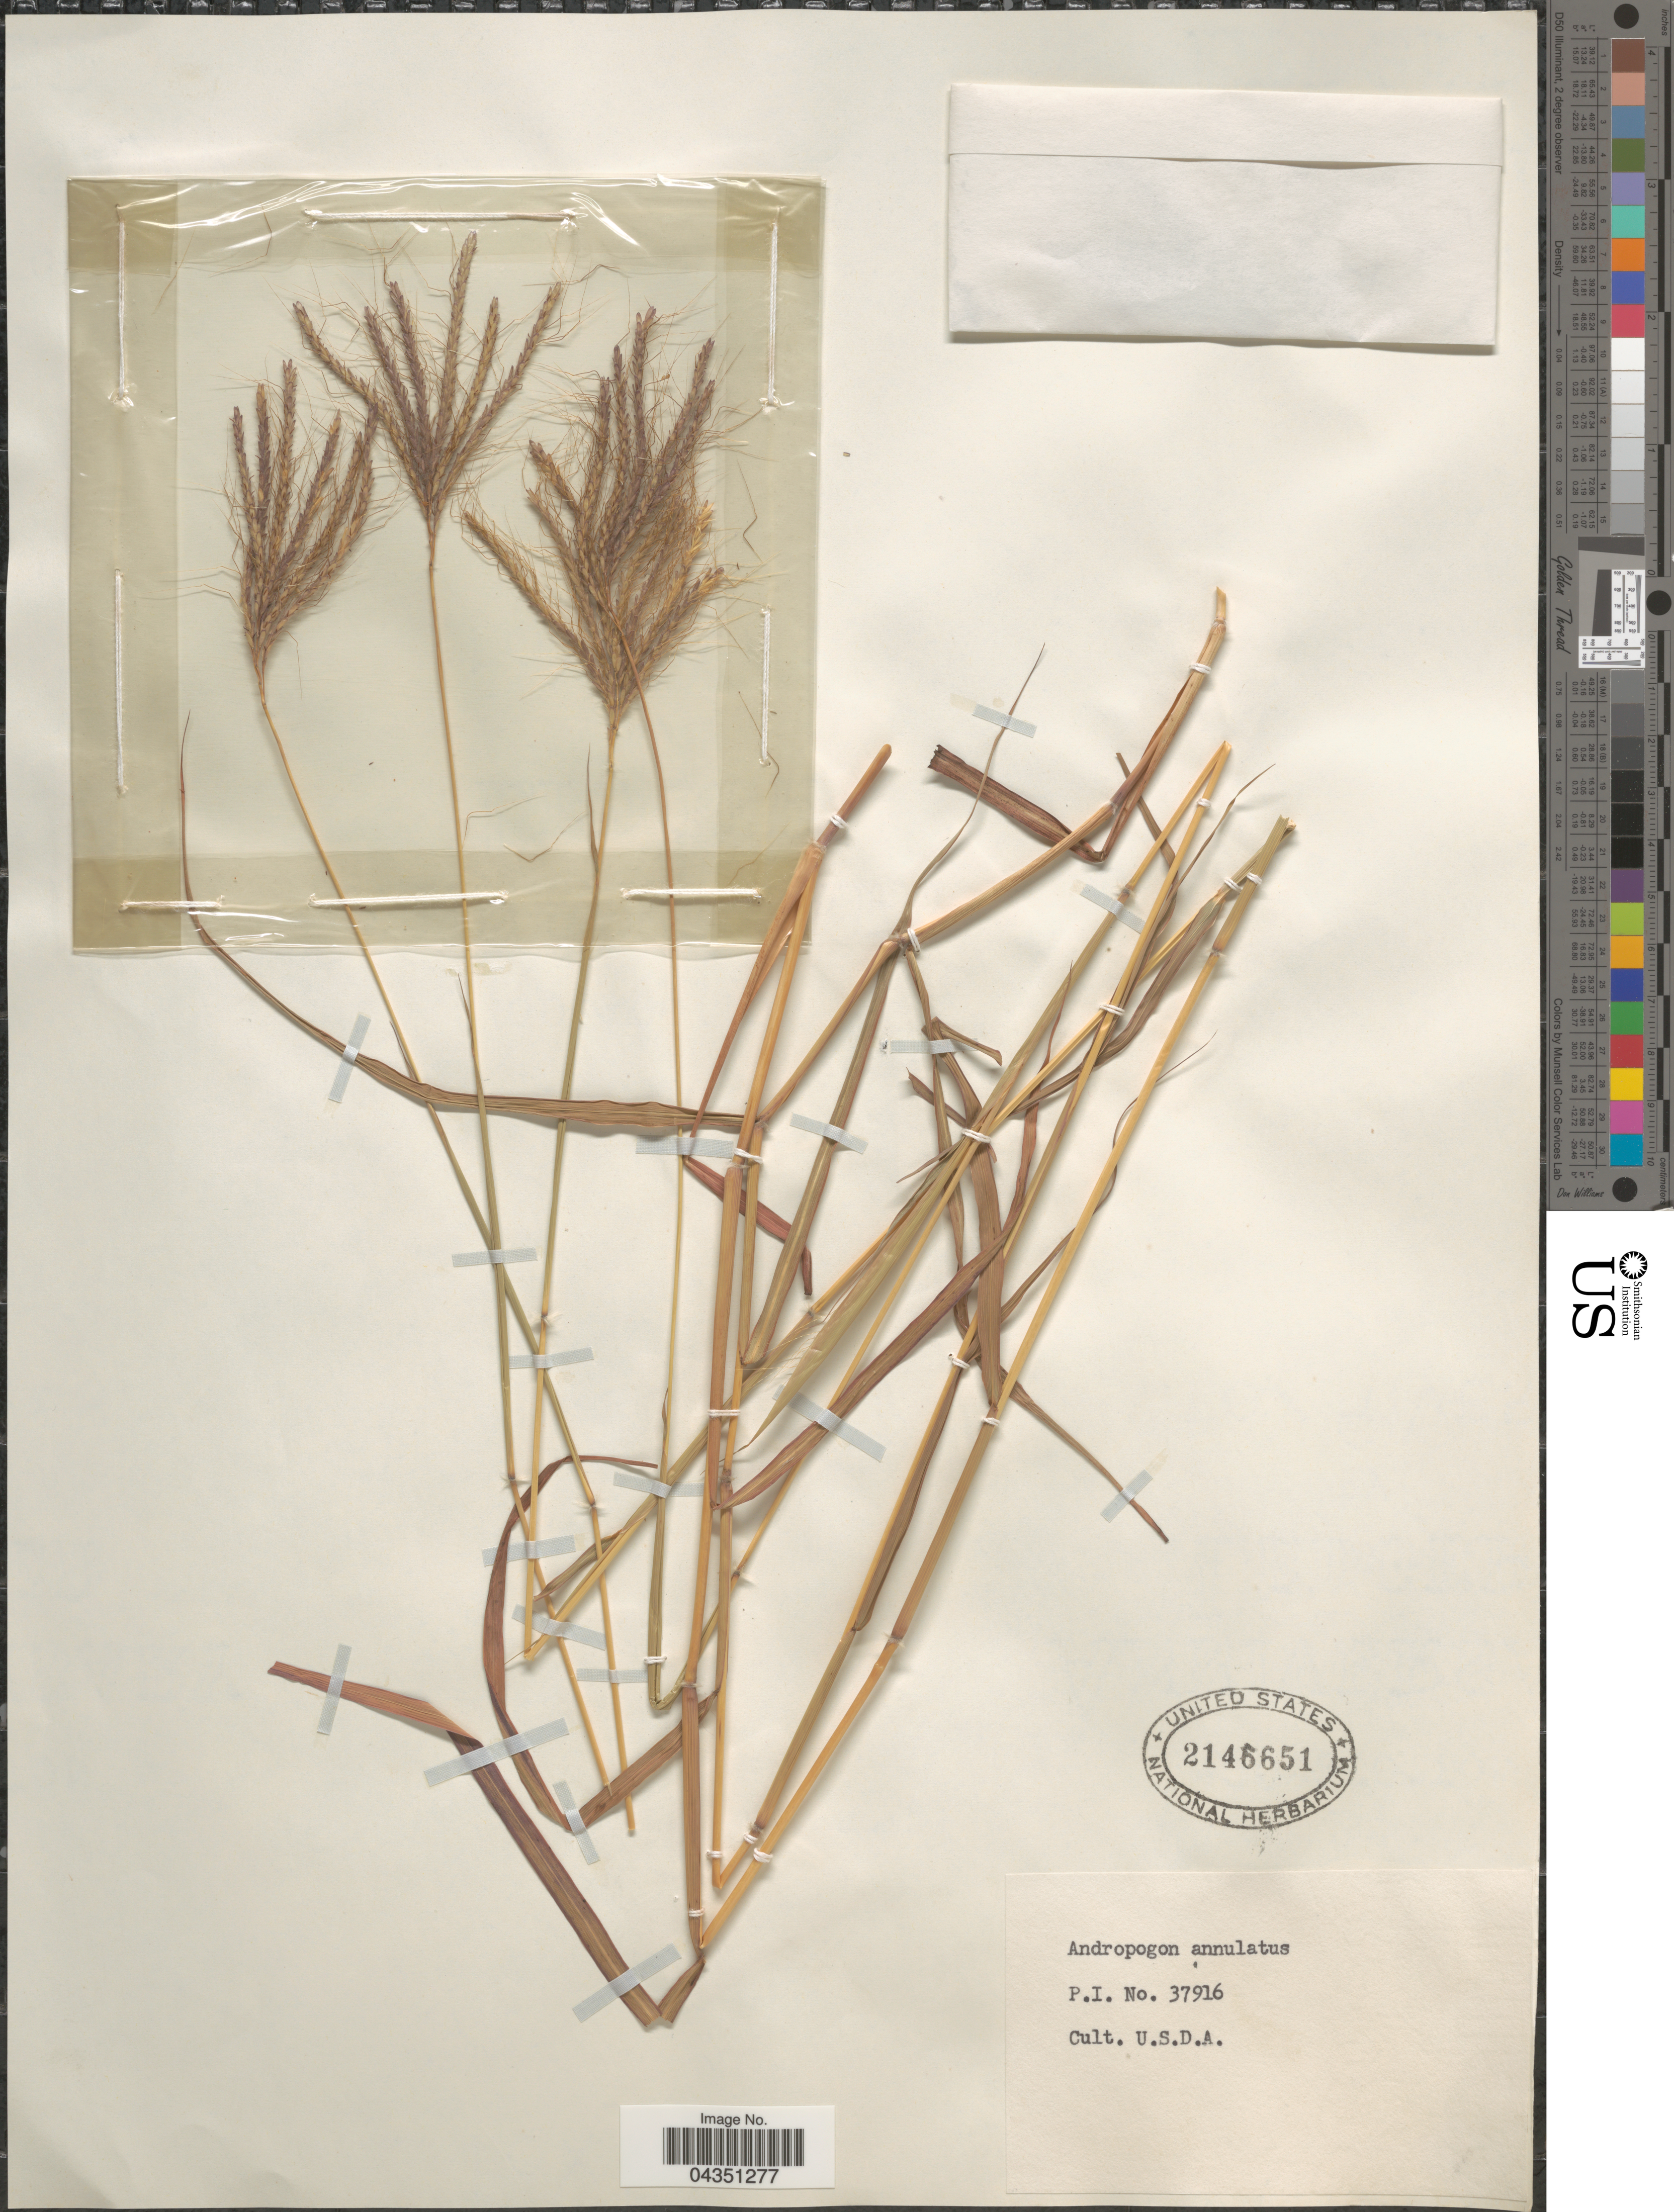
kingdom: Plantae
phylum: Tracheophyta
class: Liliopsida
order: Poales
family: Poaceae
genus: Dichanthium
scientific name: Dichanthium annulatum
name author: (Forssk.) Stapf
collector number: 37916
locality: U.S.D.A.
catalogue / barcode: US 2146651